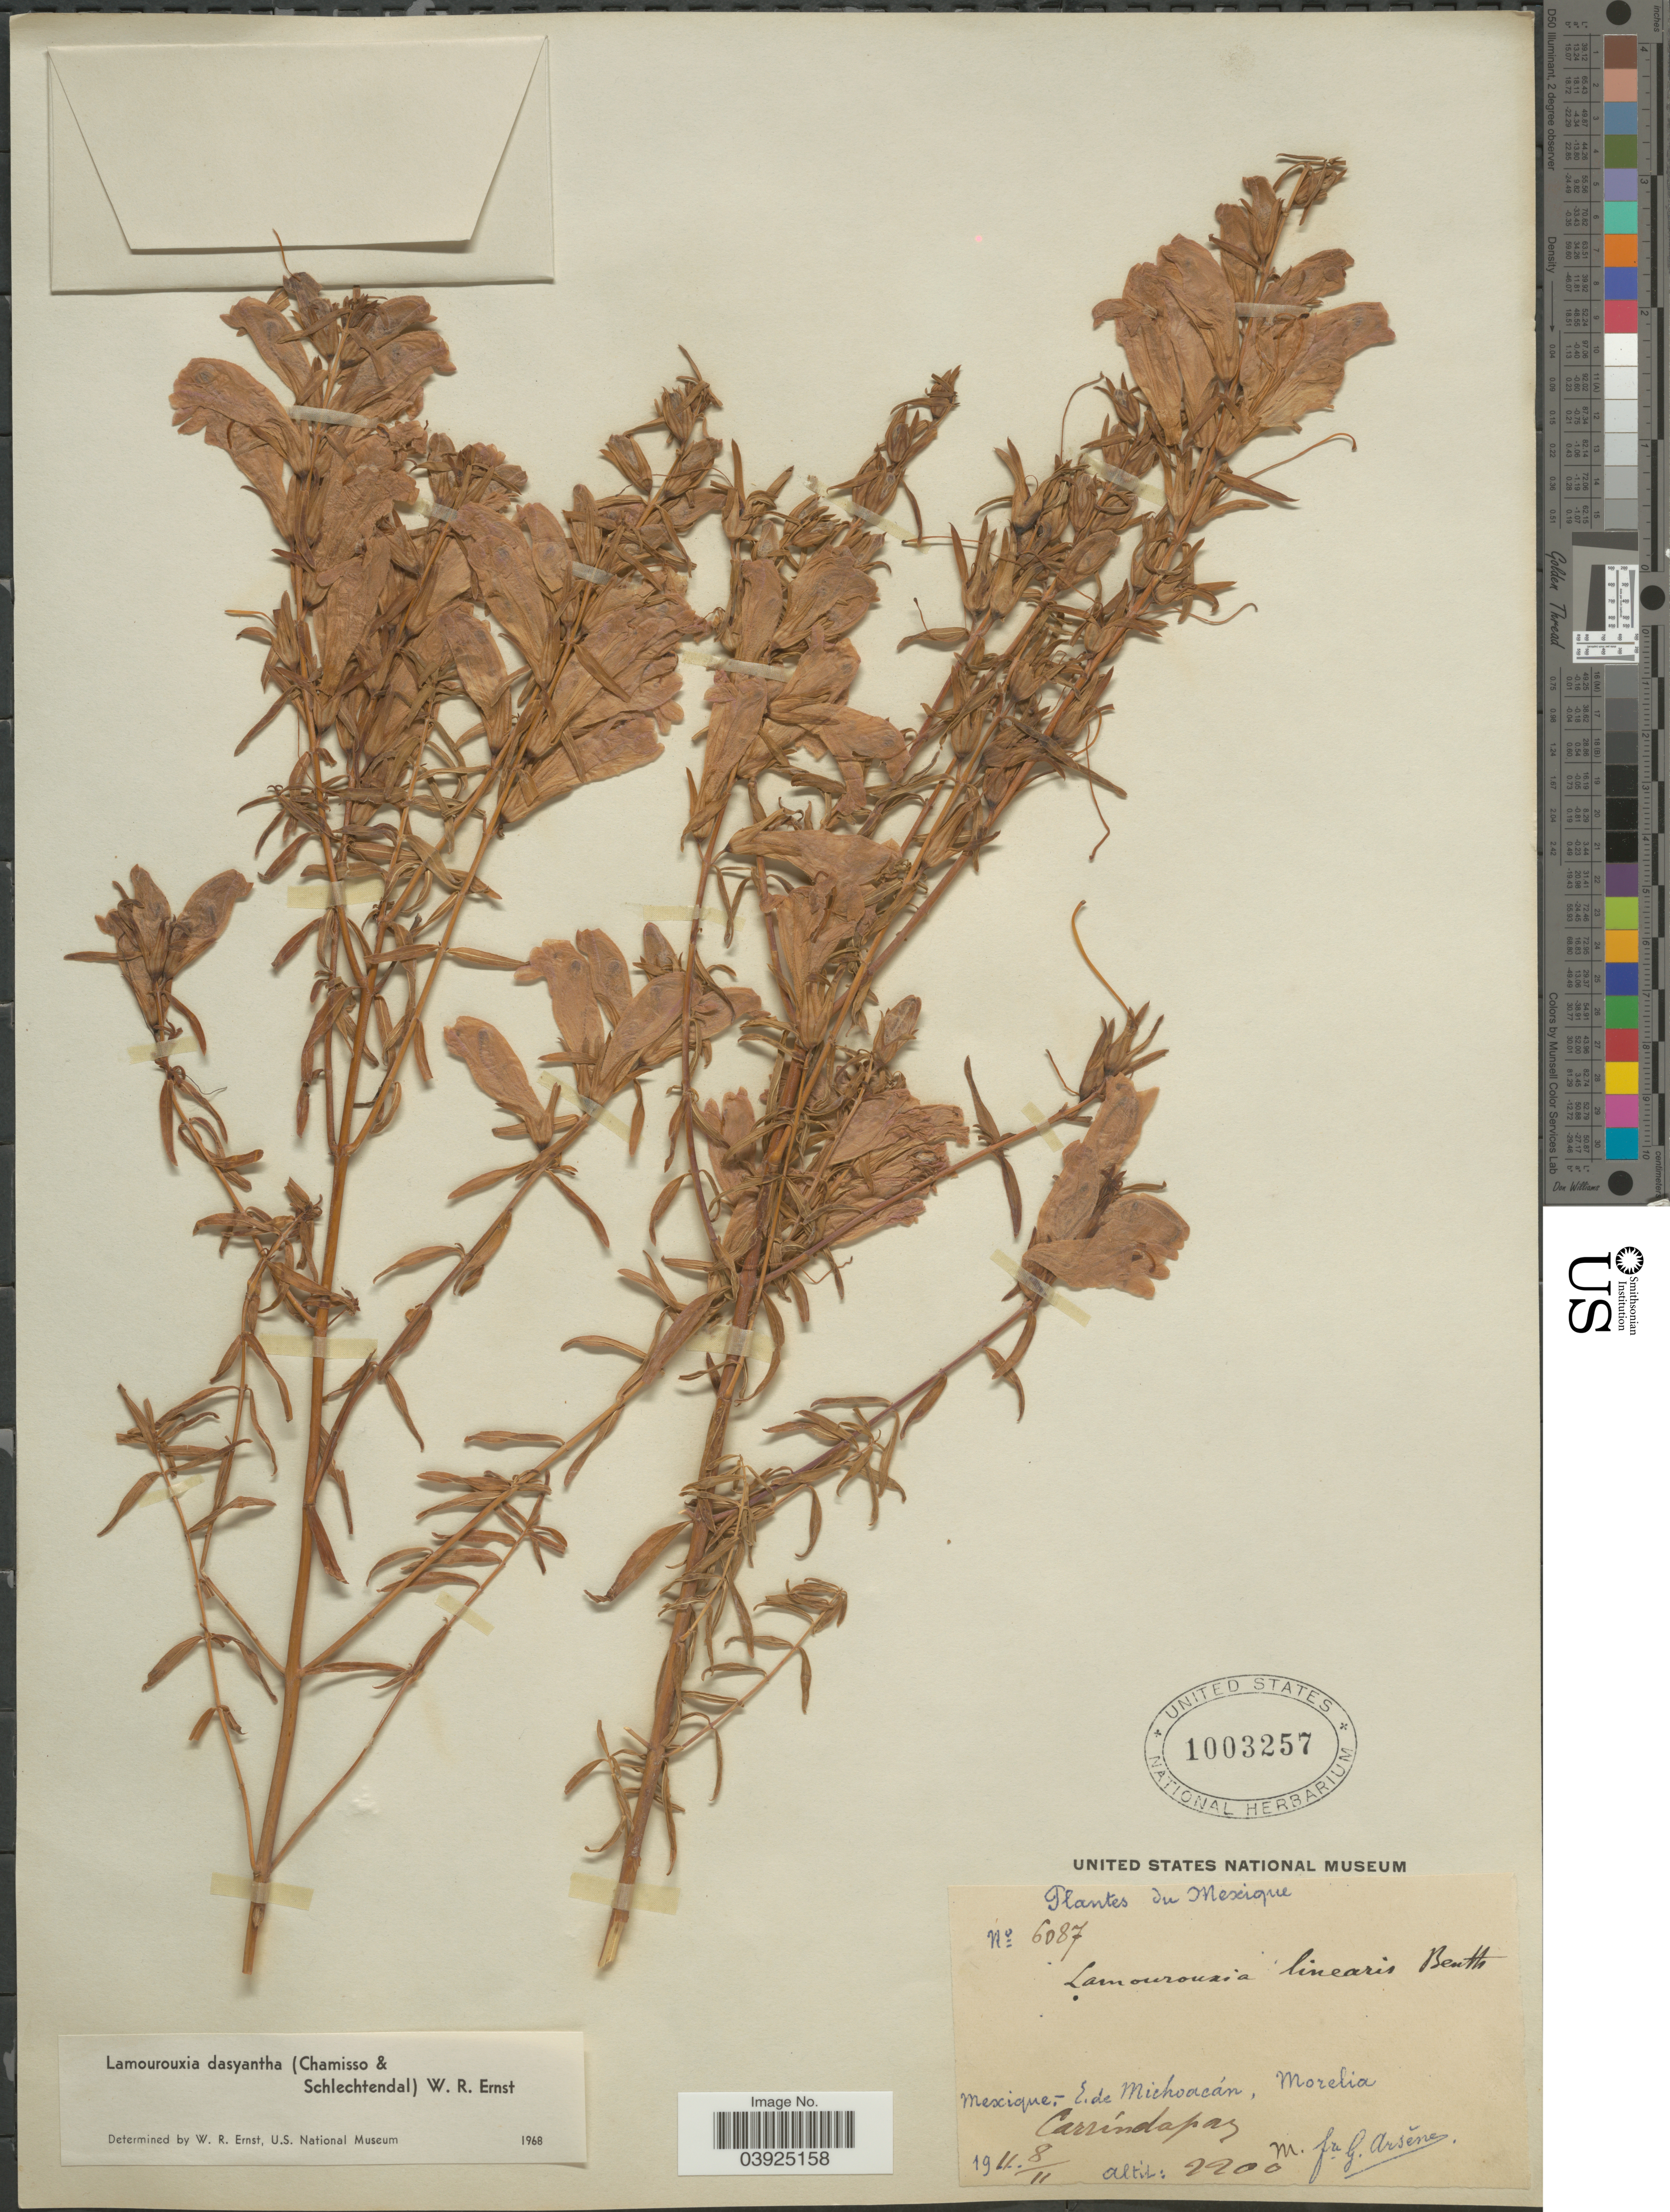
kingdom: Plantae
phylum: Tracheophyta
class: Magnoliopsida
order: Lamiales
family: Orobanchaceae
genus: Lamourouxia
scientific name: Lamourouxia dasyantha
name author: (Cham. & Schltdl.) W.R. Ernst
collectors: Bro. G. Arsène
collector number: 6087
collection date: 1911-11-08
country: Mexico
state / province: Michoacán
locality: E. de Michoacán, Morelia. Carríndapas.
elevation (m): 2200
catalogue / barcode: US 1003257